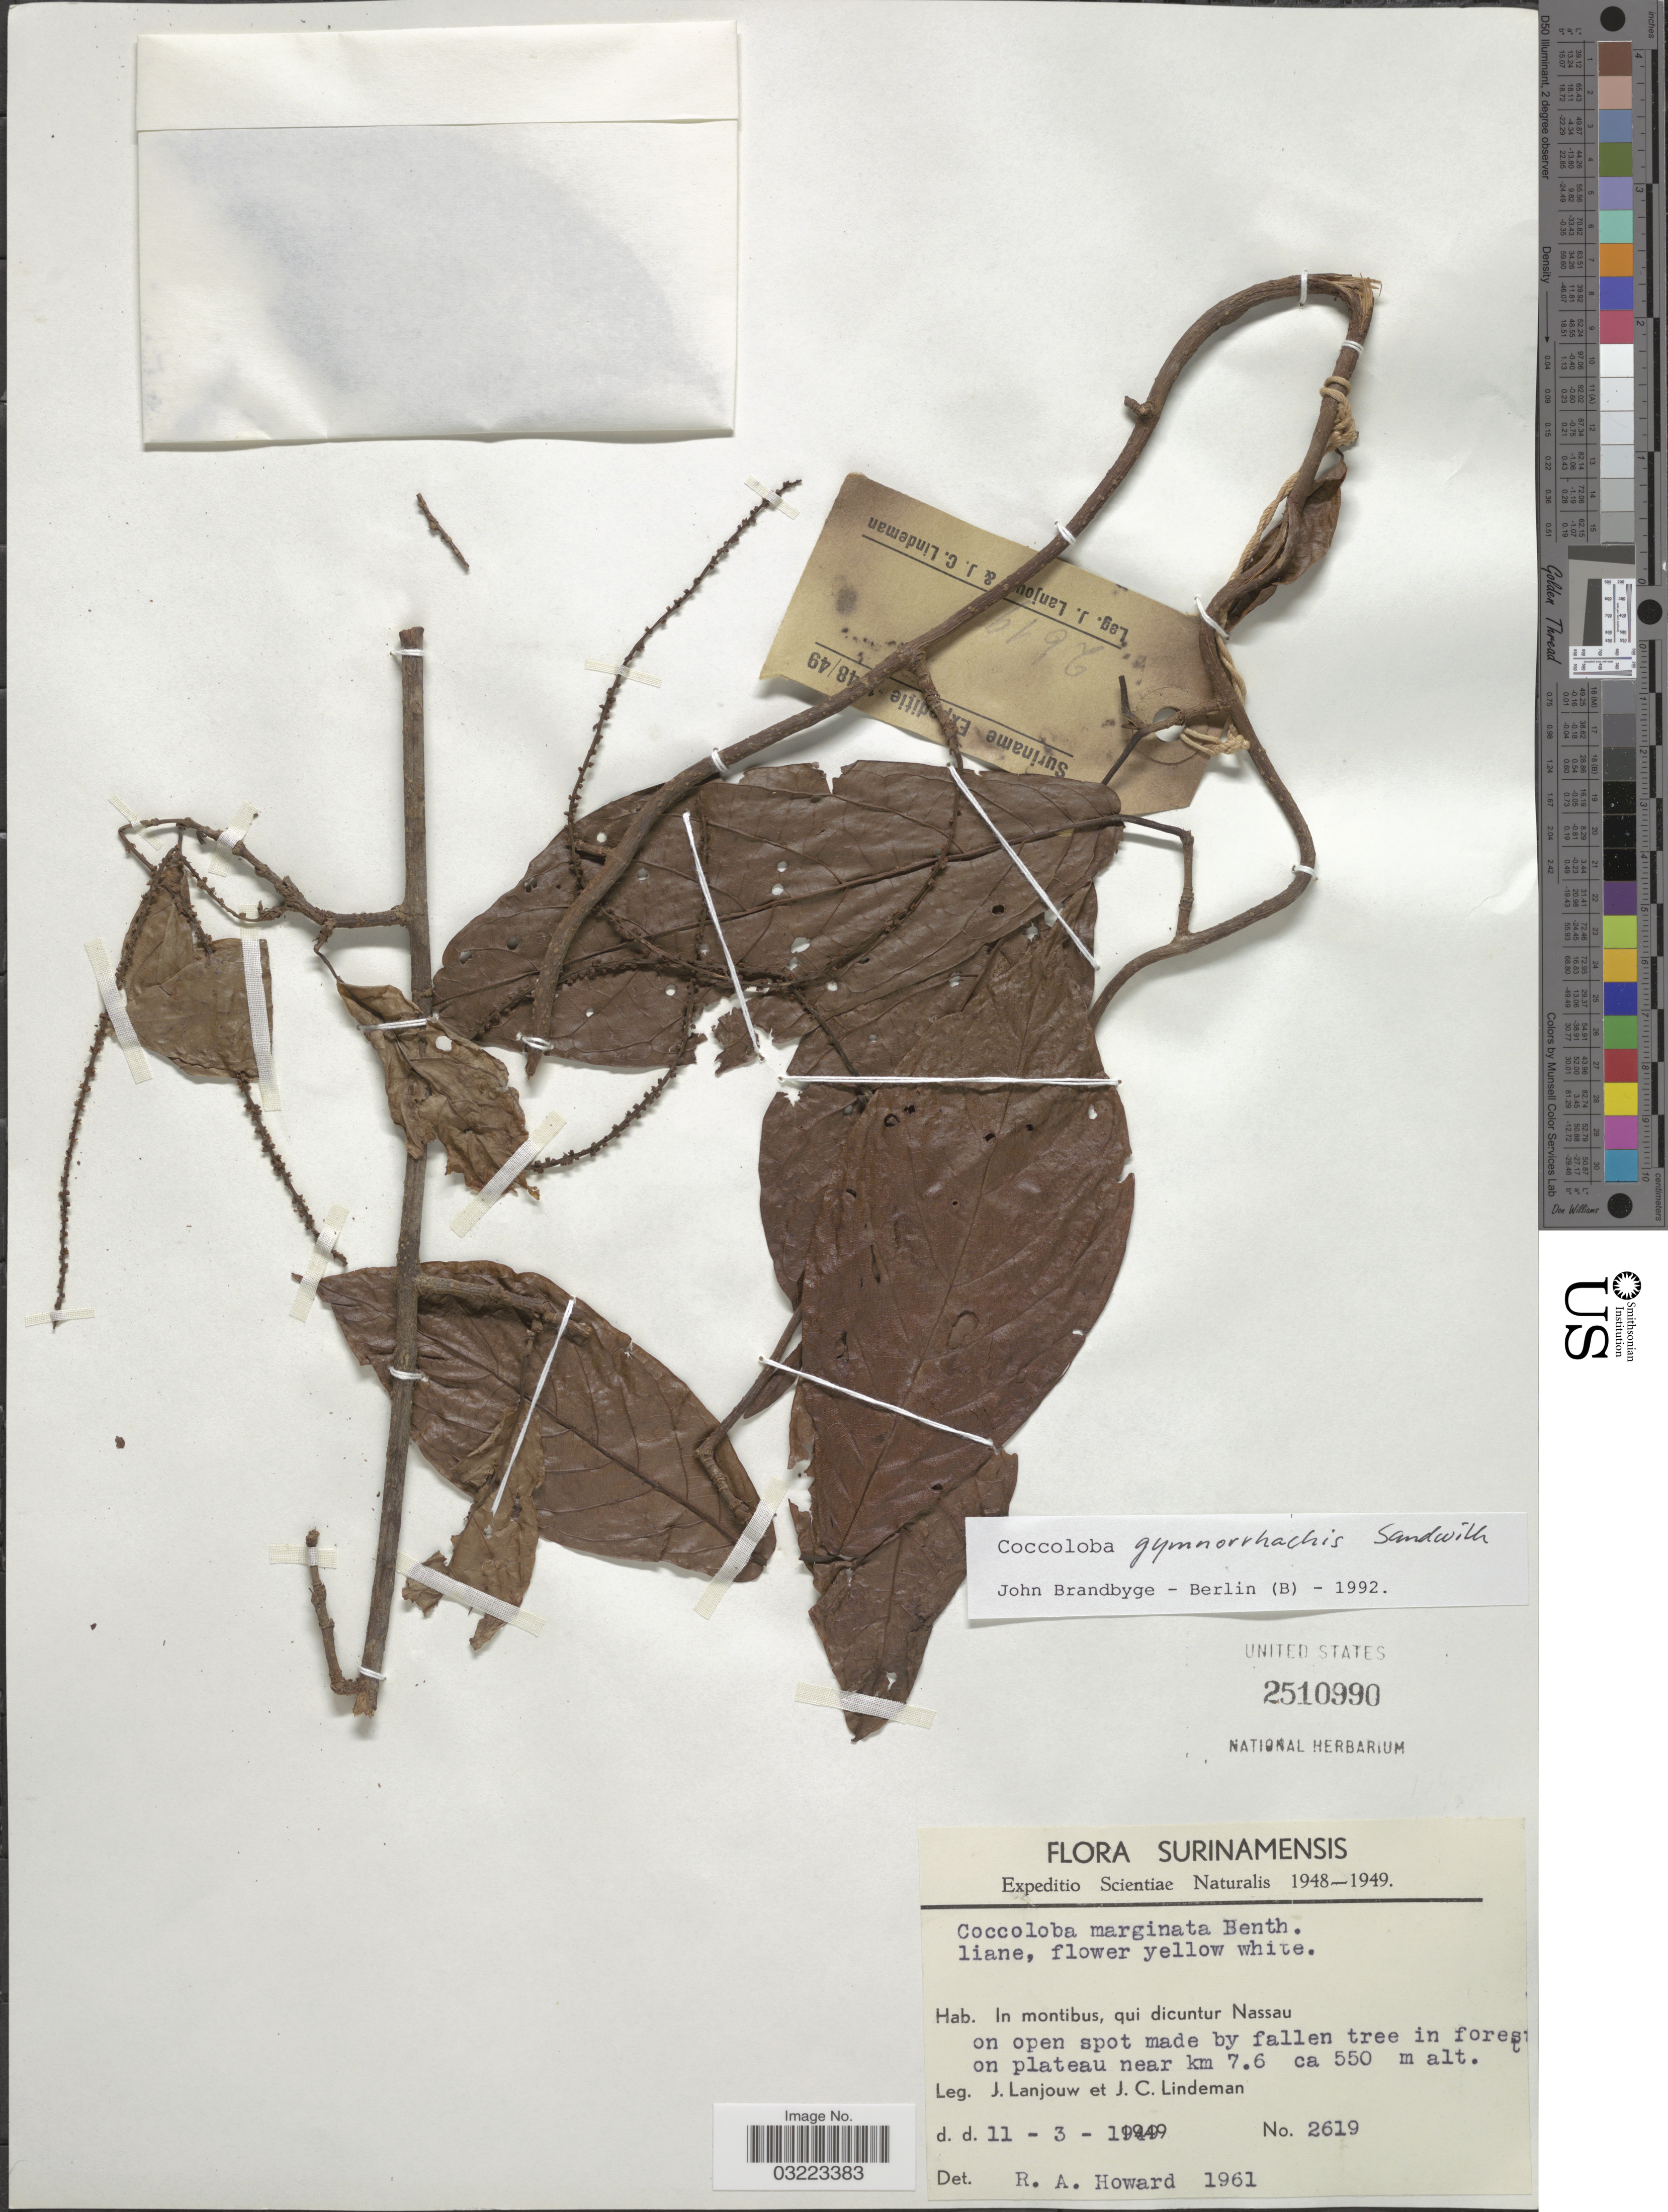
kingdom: Plantae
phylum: Tracheophyta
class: Magnoliopsida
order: Caryophyllales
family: Polygonaceae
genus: Coccoloba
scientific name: Coccoloba gymnorrhachis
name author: Sandwith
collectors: J. Lanjouw & J. C. Lindeman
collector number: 2619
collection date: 1949-03-11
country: Suriname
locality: In montibus, qui dicuntur Nassau. On open spot made by fallen tree in forest on plateau near km 7.6.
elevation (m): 550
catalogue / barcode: US 2510990